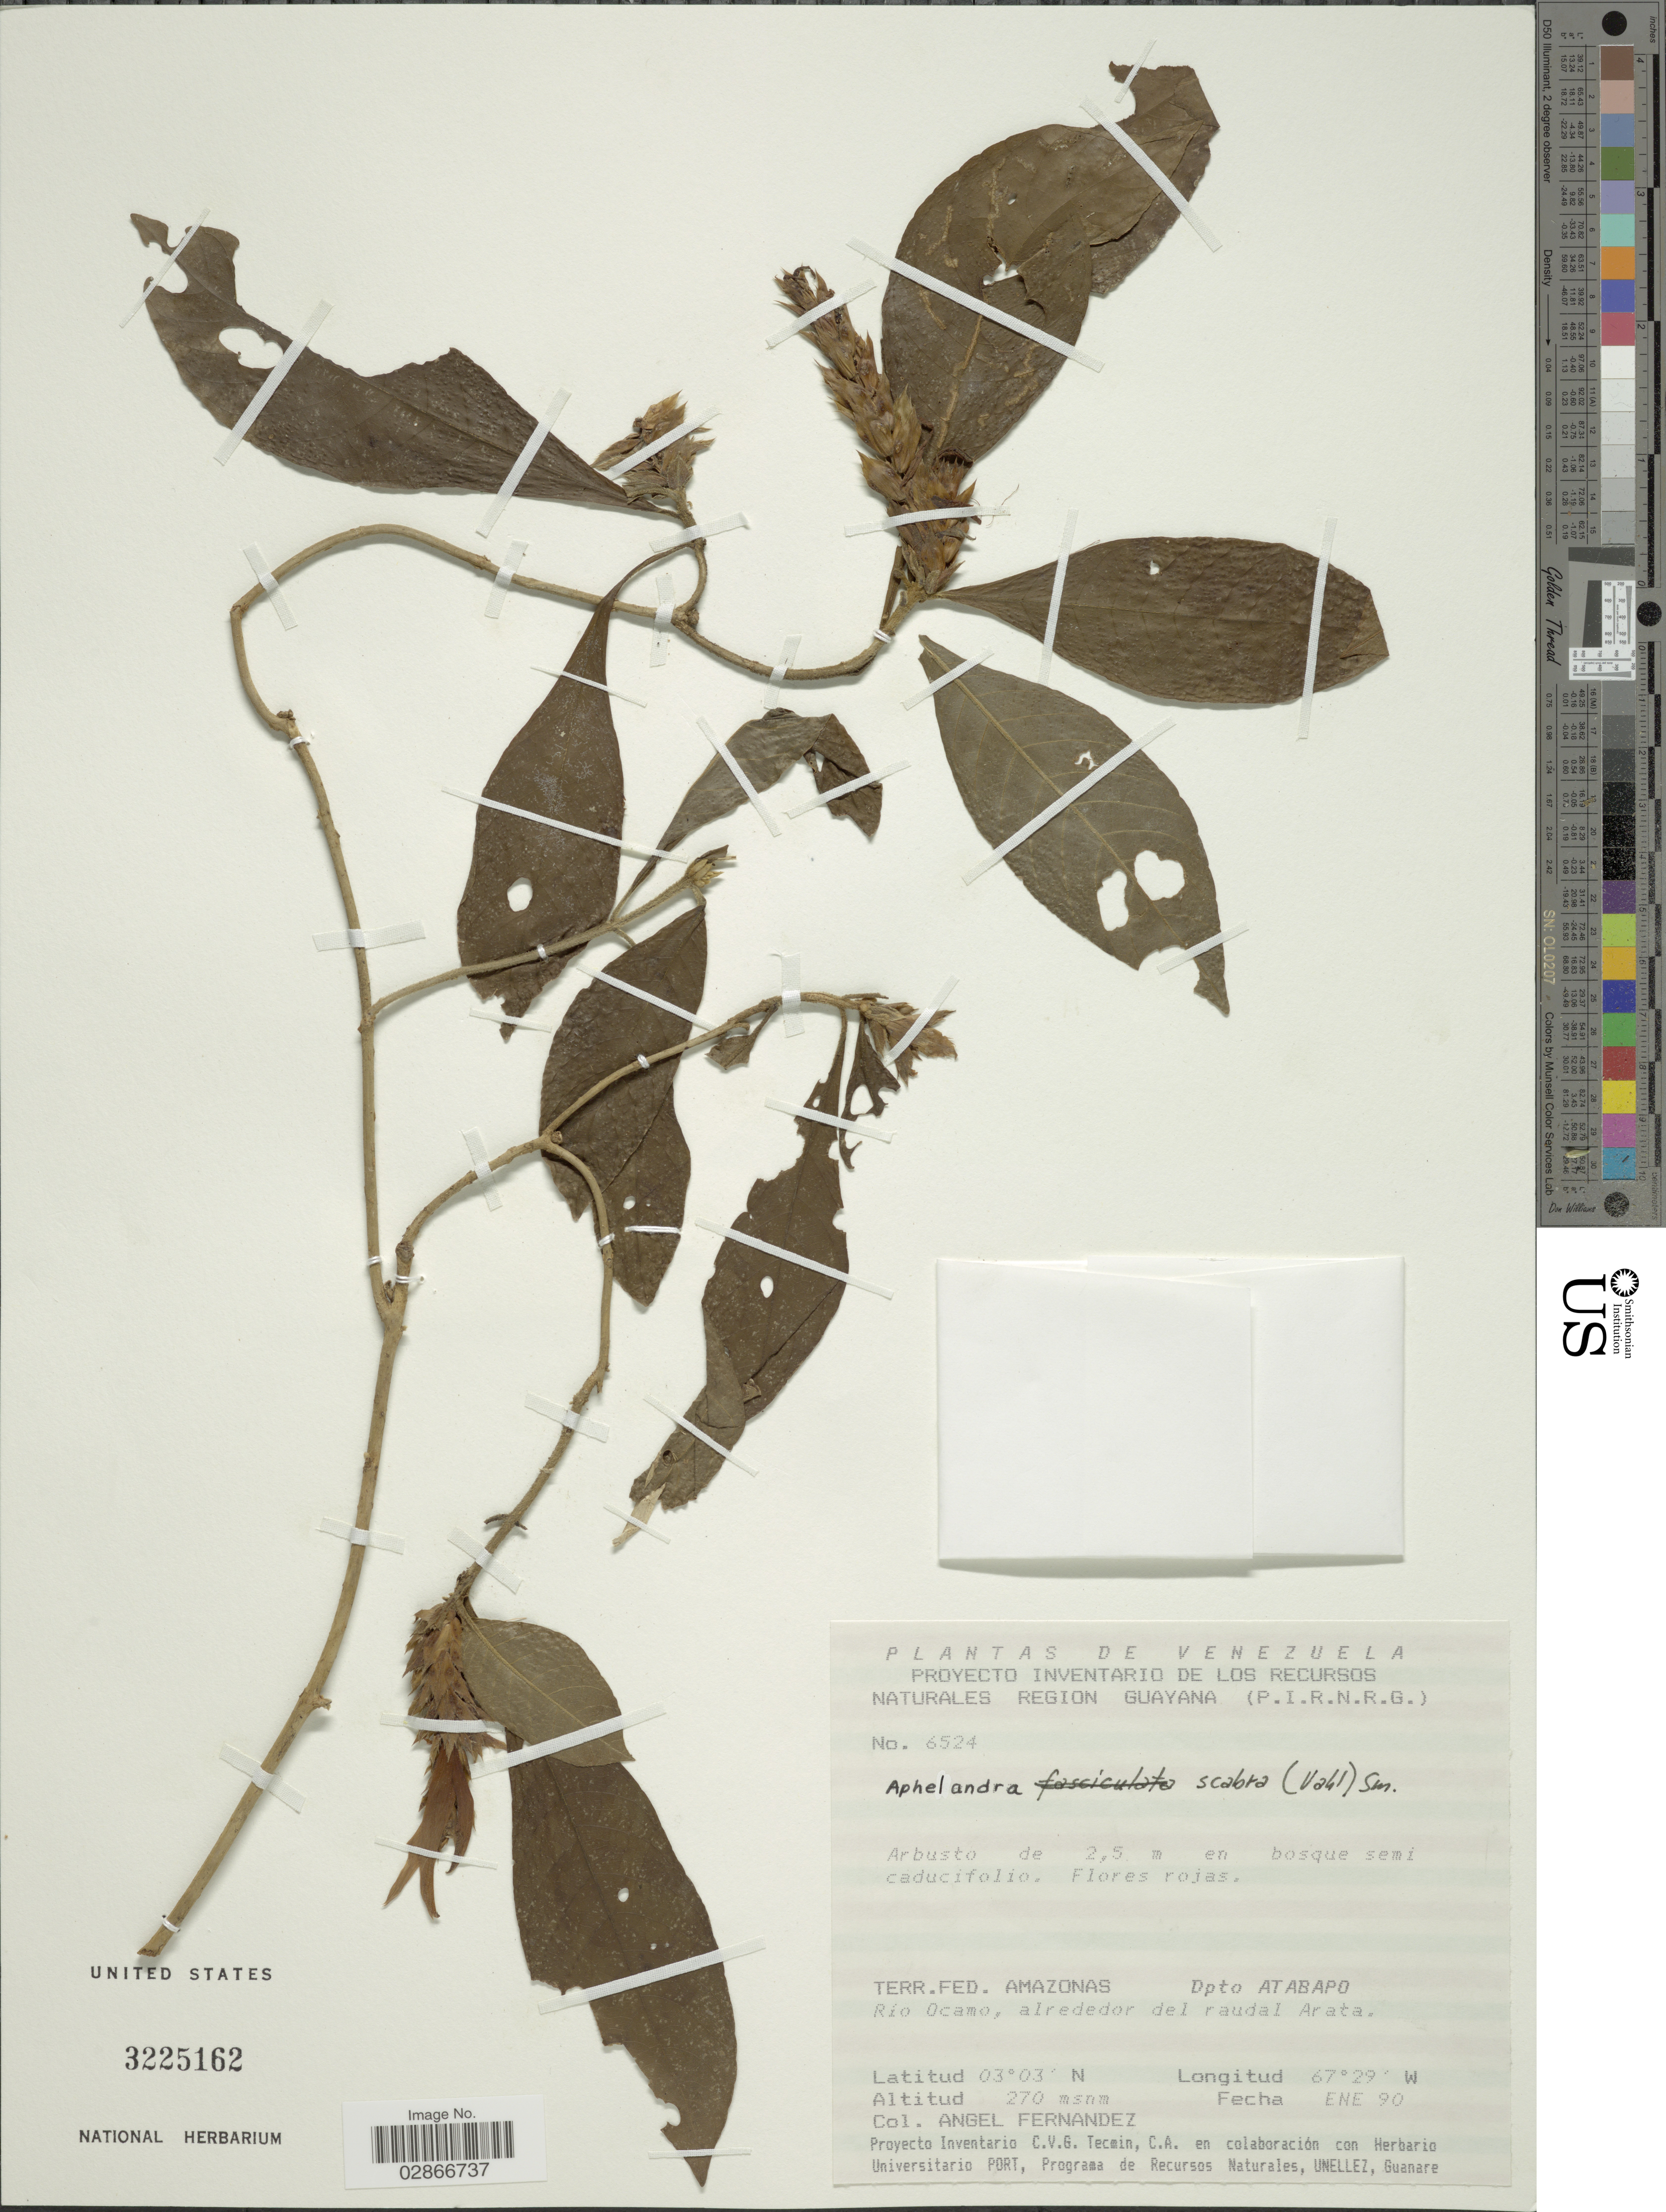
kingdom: Plantae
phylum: Tracheophyta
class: Magnoliopsida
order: Lamiales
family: Acanthaceae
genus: Aphelandra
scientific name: Aphelandra deppeana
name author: Schltdl. & Cham.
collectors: Á. Fernández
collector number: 6524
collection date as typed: Transcribed d/m/y: /1/90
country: Venezuela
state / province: Amazonas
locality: Terr. Fed. Amazonas. Dpto. Atabapo. Río Ocamo, alrededor del raudal Arata.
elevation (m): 270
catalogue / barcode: US 3225162